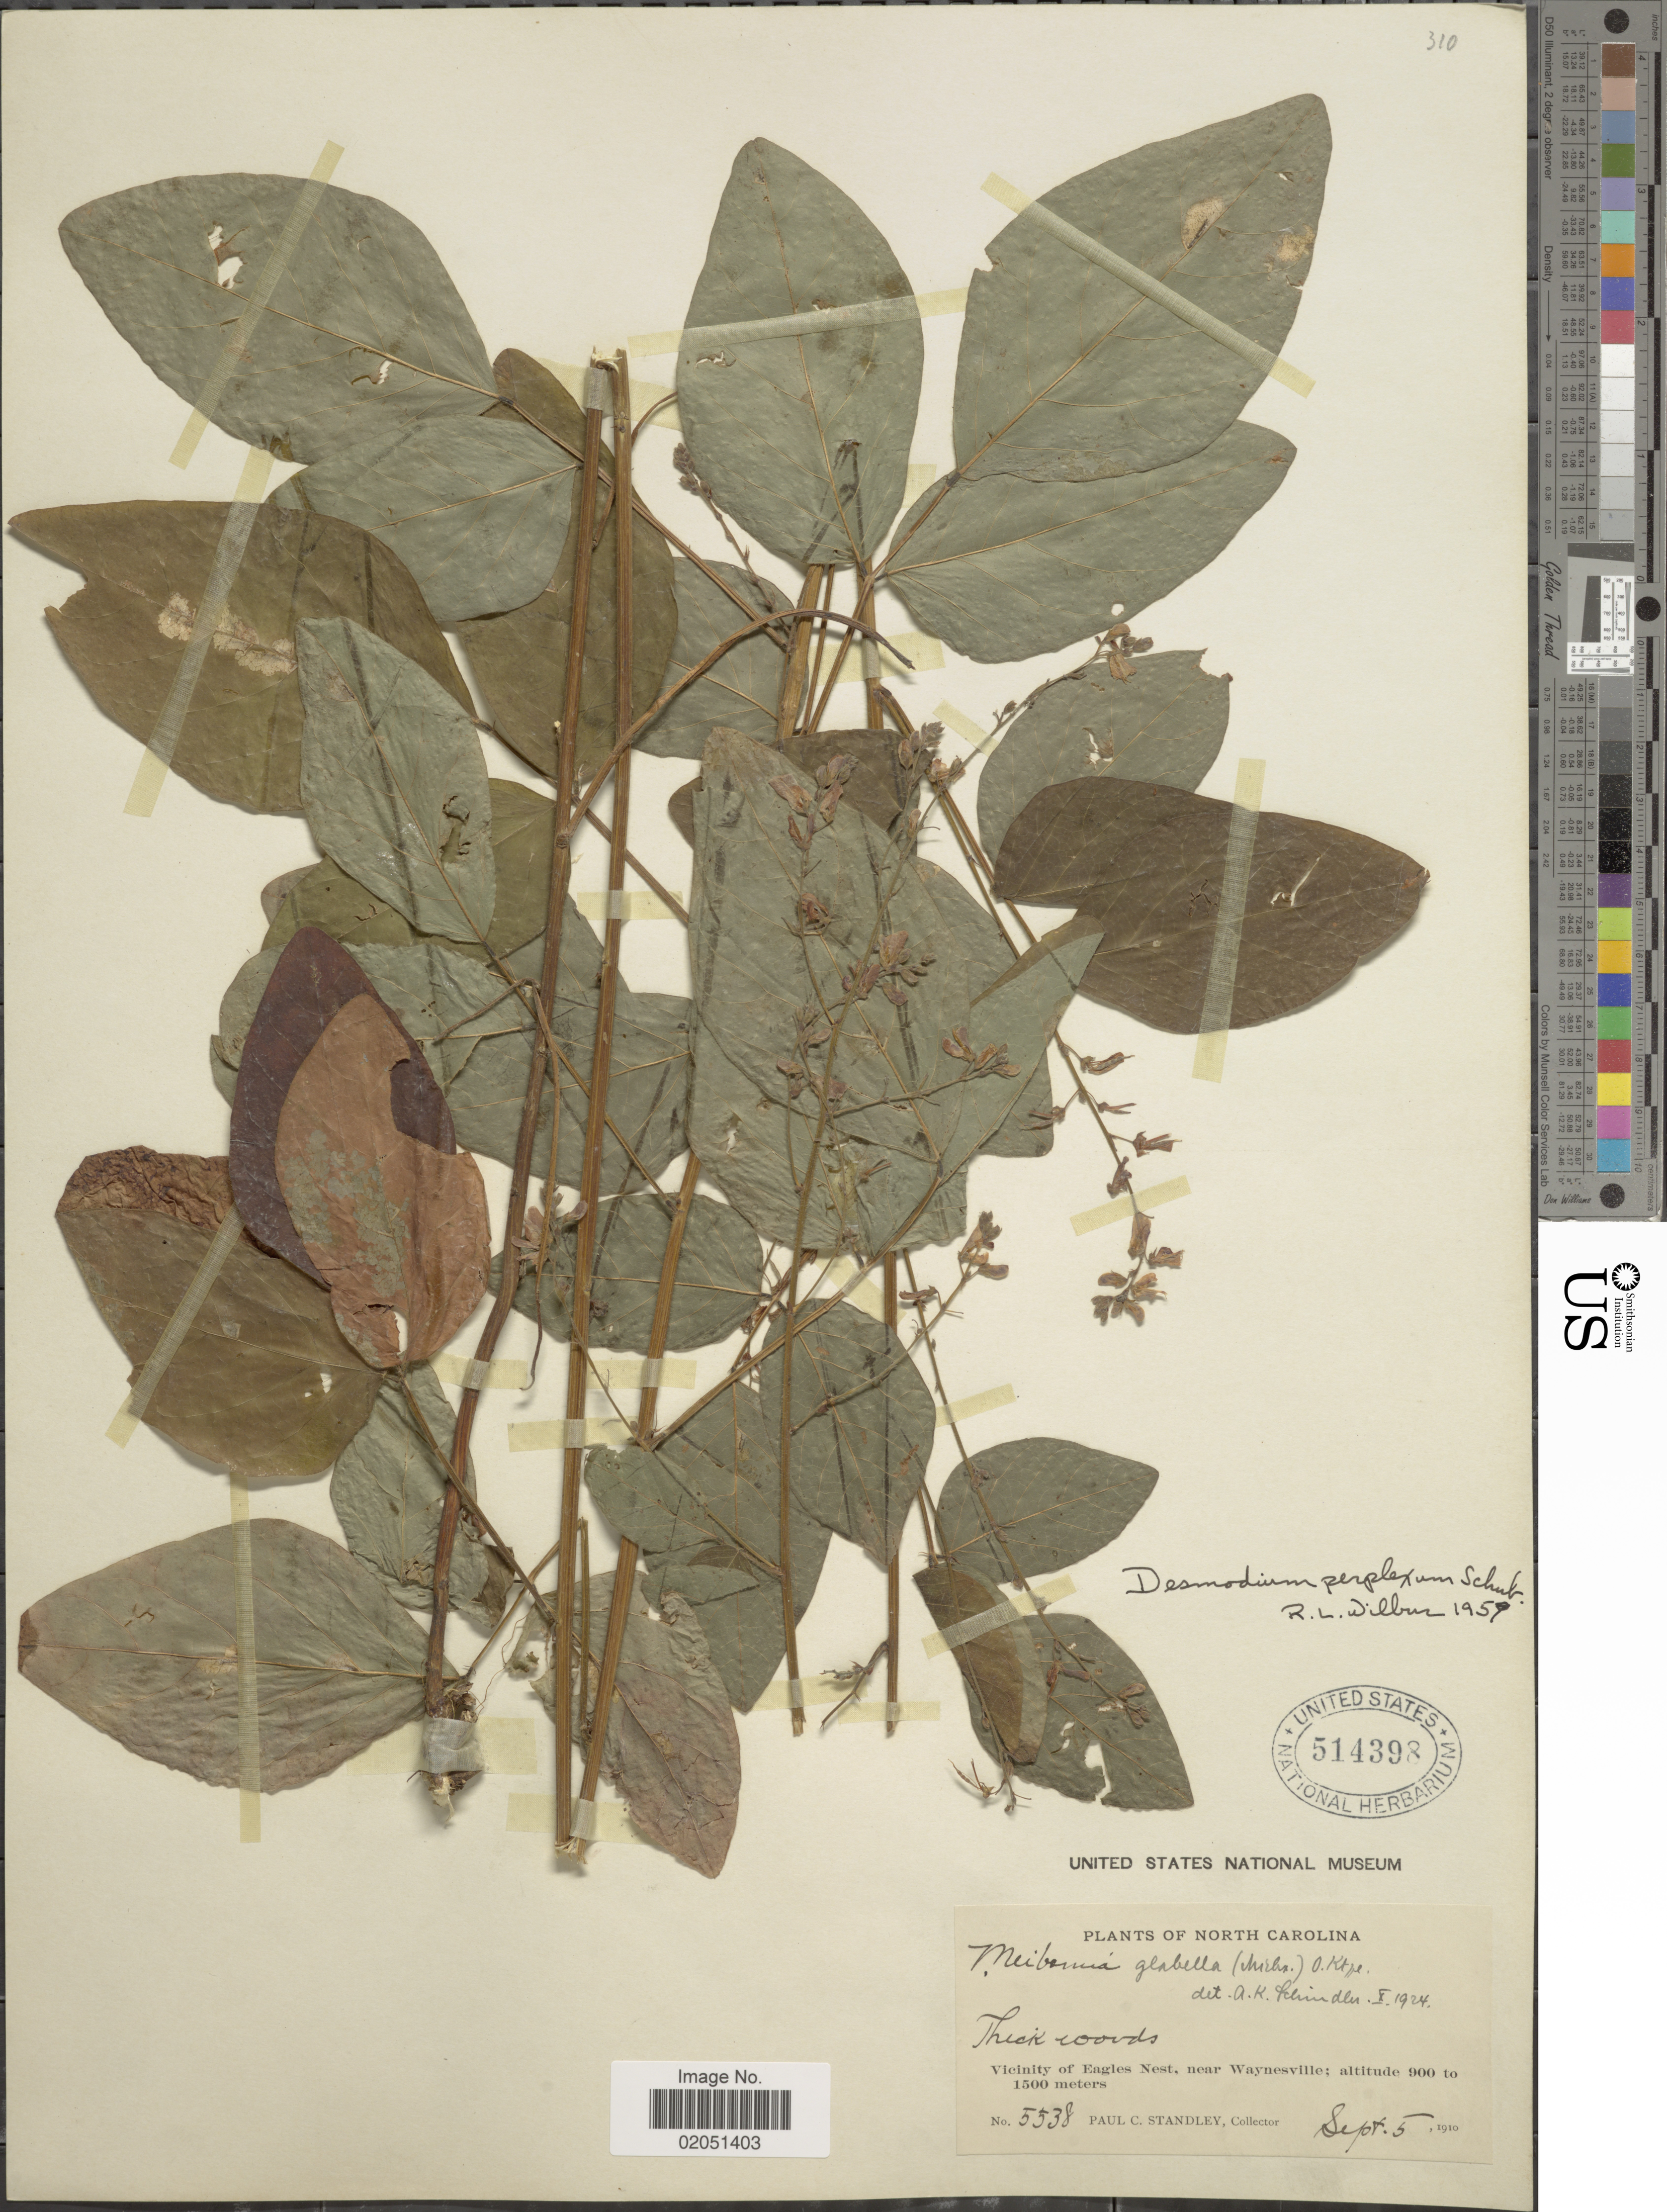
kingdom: Plantae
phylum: Tracheophyta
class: Magnoliopsida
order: Fabales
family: Fabaceae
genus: Desmodium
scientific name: Desmodium perplexum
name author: B.G. Schub.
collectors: P. C. Standley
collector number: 5538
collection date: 1910-09-05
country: United States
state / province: North Carolina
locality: Thick woods, vicinity of eagles Nest, near Waynesville.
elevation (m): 900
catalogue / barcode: US 514398